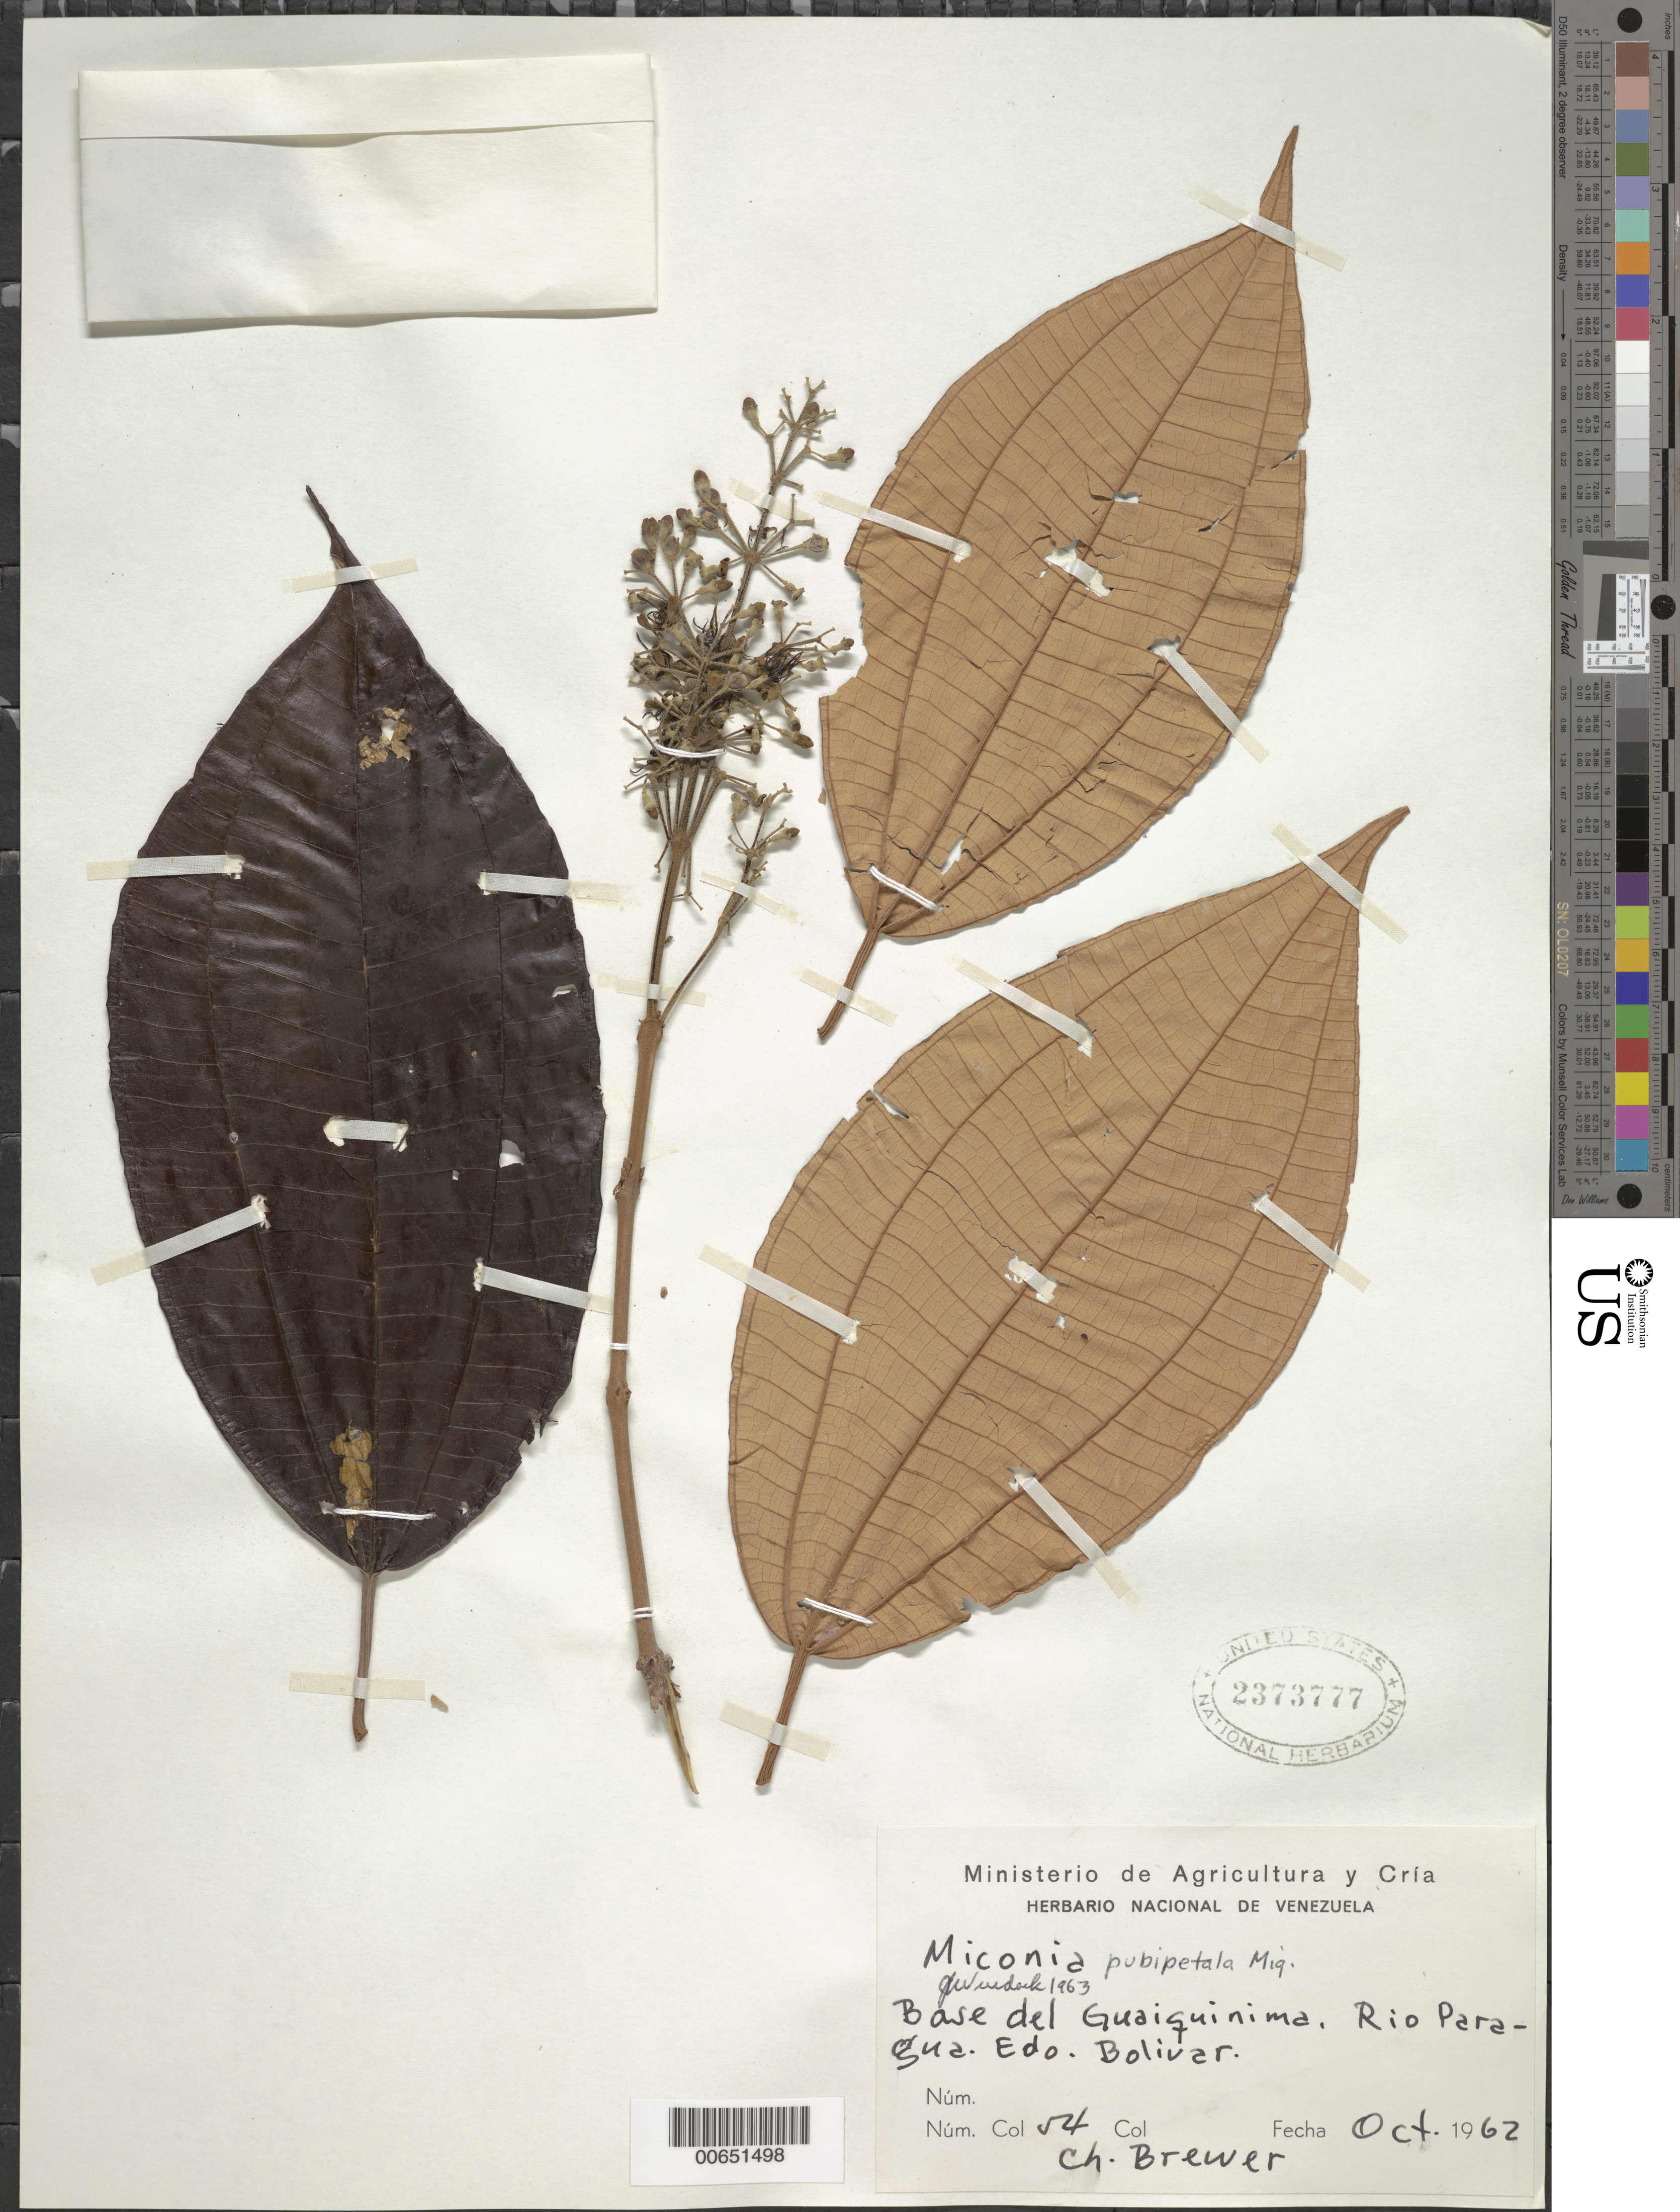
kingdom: Plantae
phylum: Tracheophyta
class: Magnoliopsida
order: Myrtales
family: Melastomataceae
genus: Miconia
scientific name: Miconia pubipetala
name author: Miq.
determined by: Wurdack, John J., (US), US (UNITED STATES)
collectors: C. Brewer-Carias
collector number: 54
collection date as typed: Oct-62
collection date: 1962-10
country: Venezuela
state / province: Bolívar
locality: Río Paragua, Base del Guaiquinima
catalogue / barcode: US 2373777